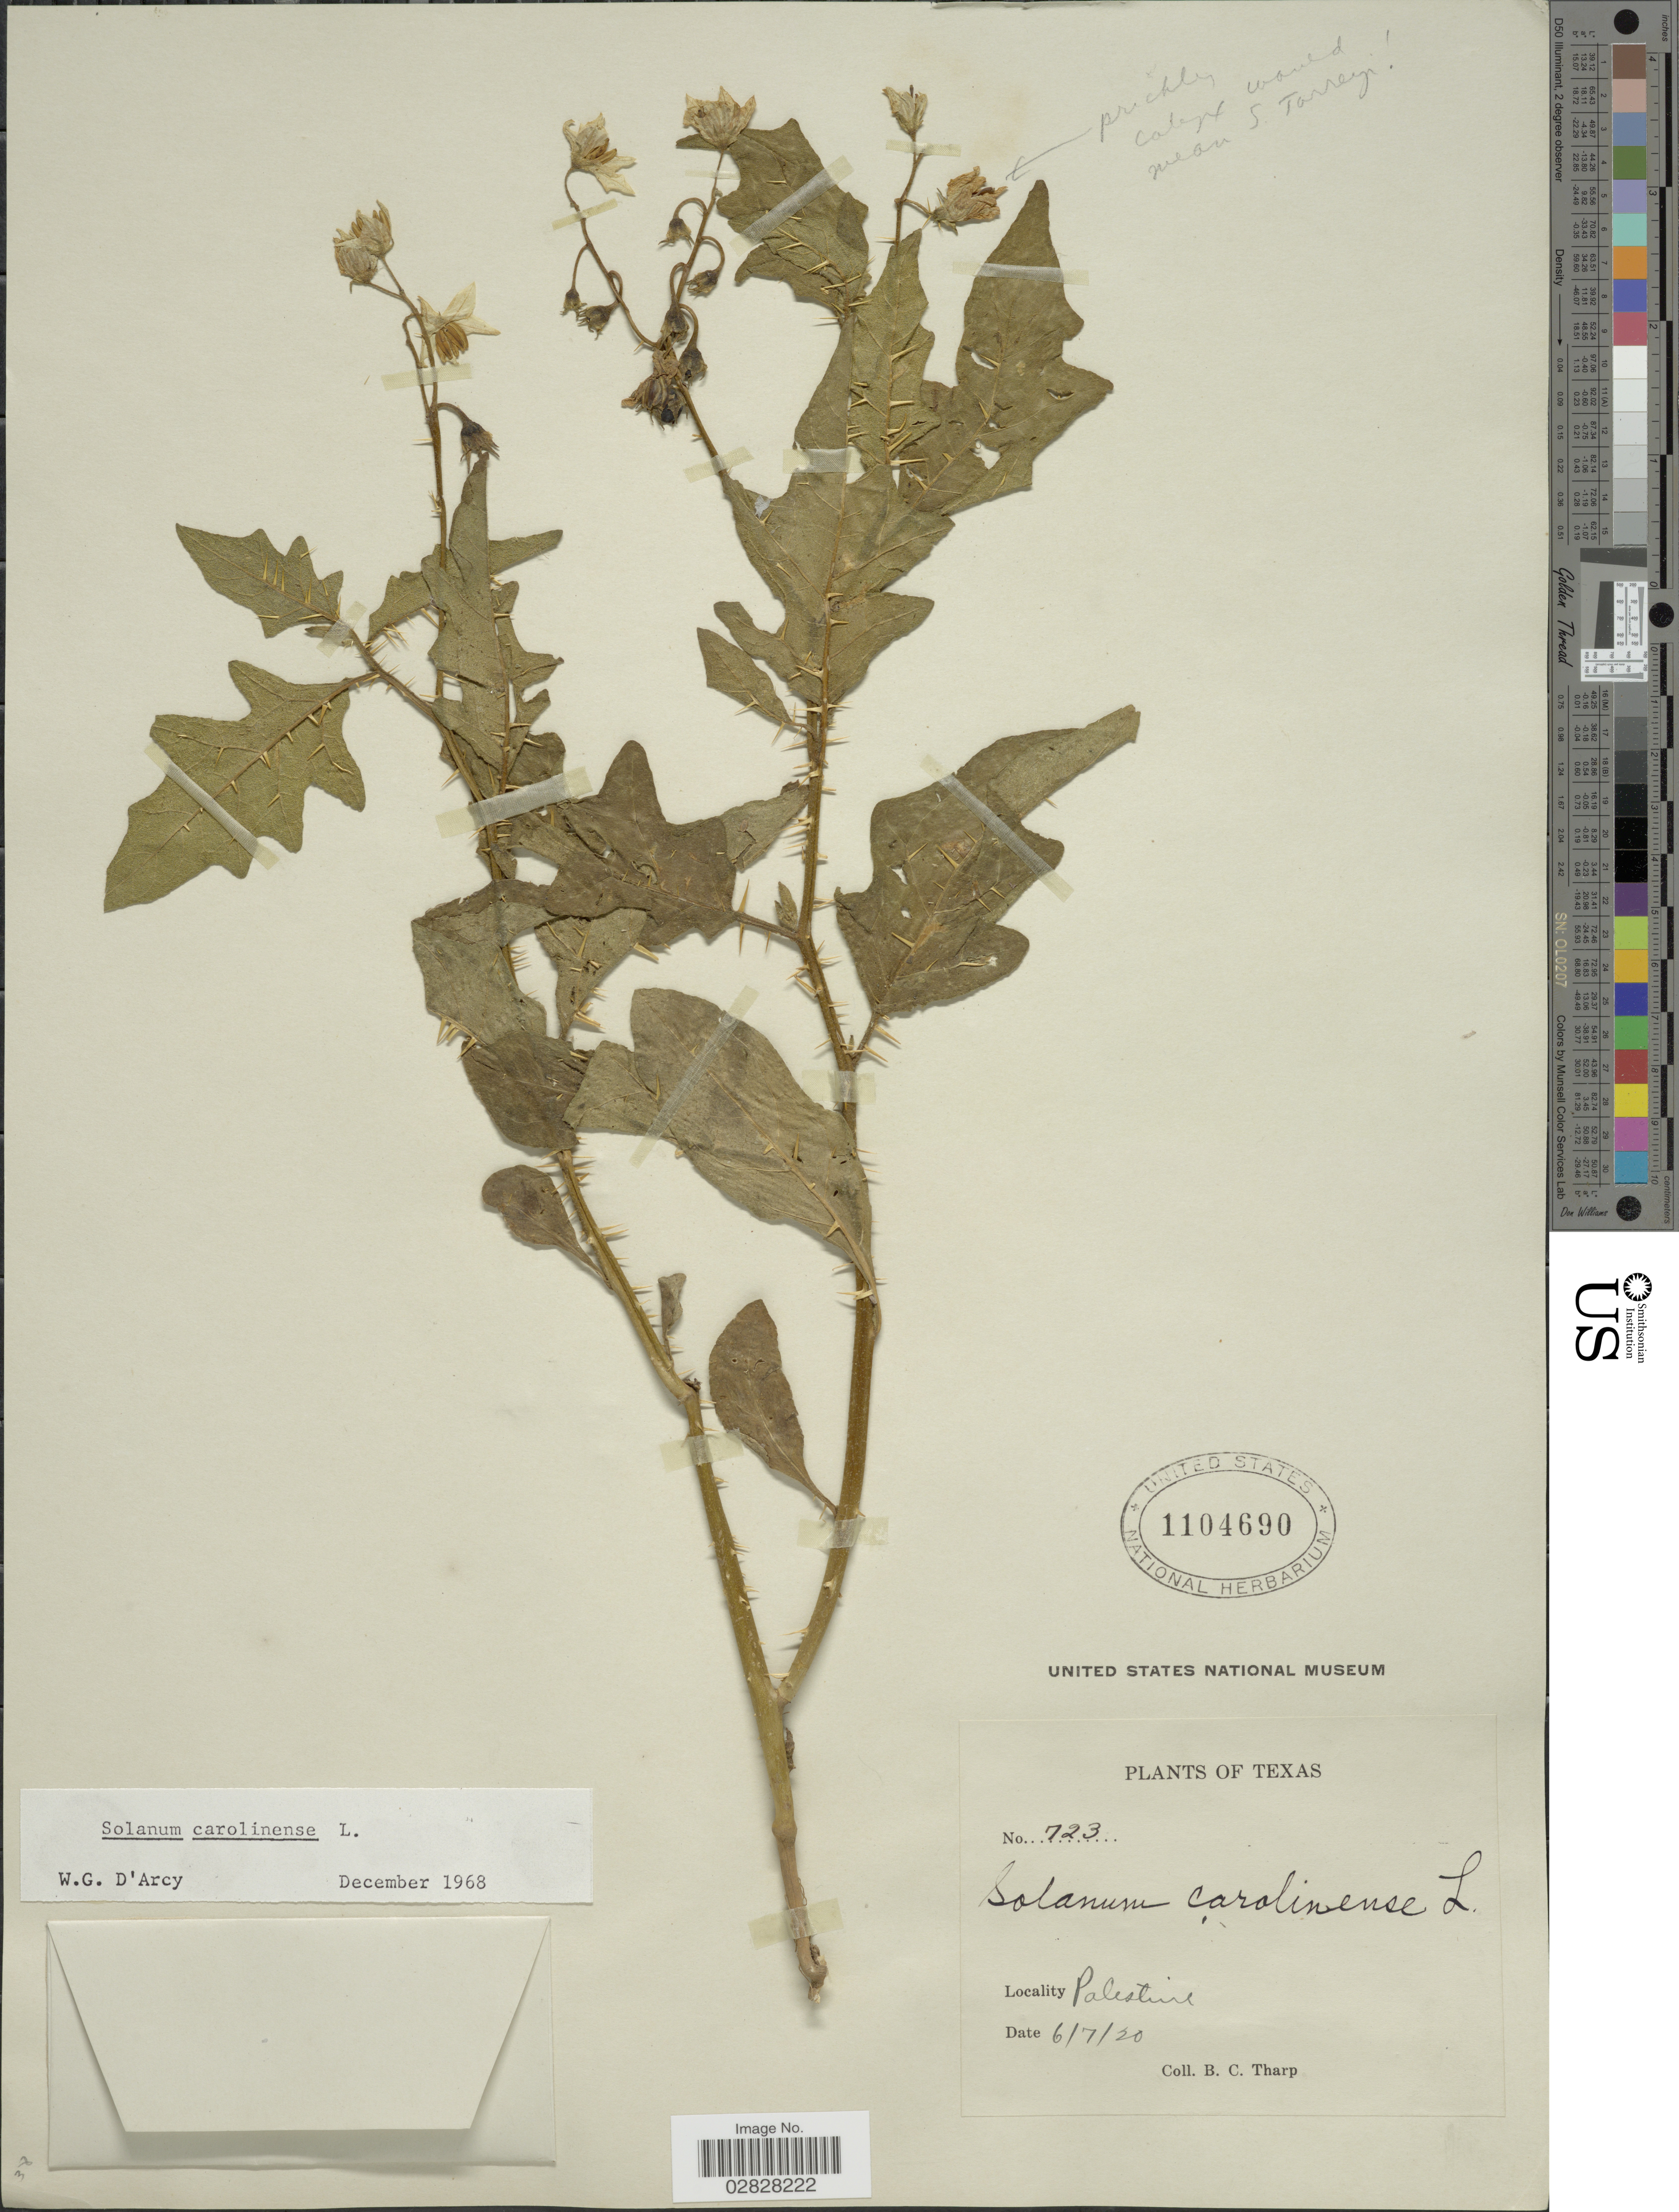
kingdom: Plantae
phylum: Tracheophyta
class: Magnoliopsida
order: Solanales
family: Solanaceae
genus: Solanum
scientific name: Solanum carolinense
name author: L.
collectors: B. C. Tharp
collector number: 723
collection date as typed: Transcribed d/m/y: 7/6/20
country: United States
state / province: Texas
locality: Palestine.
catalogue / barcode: US 1104690